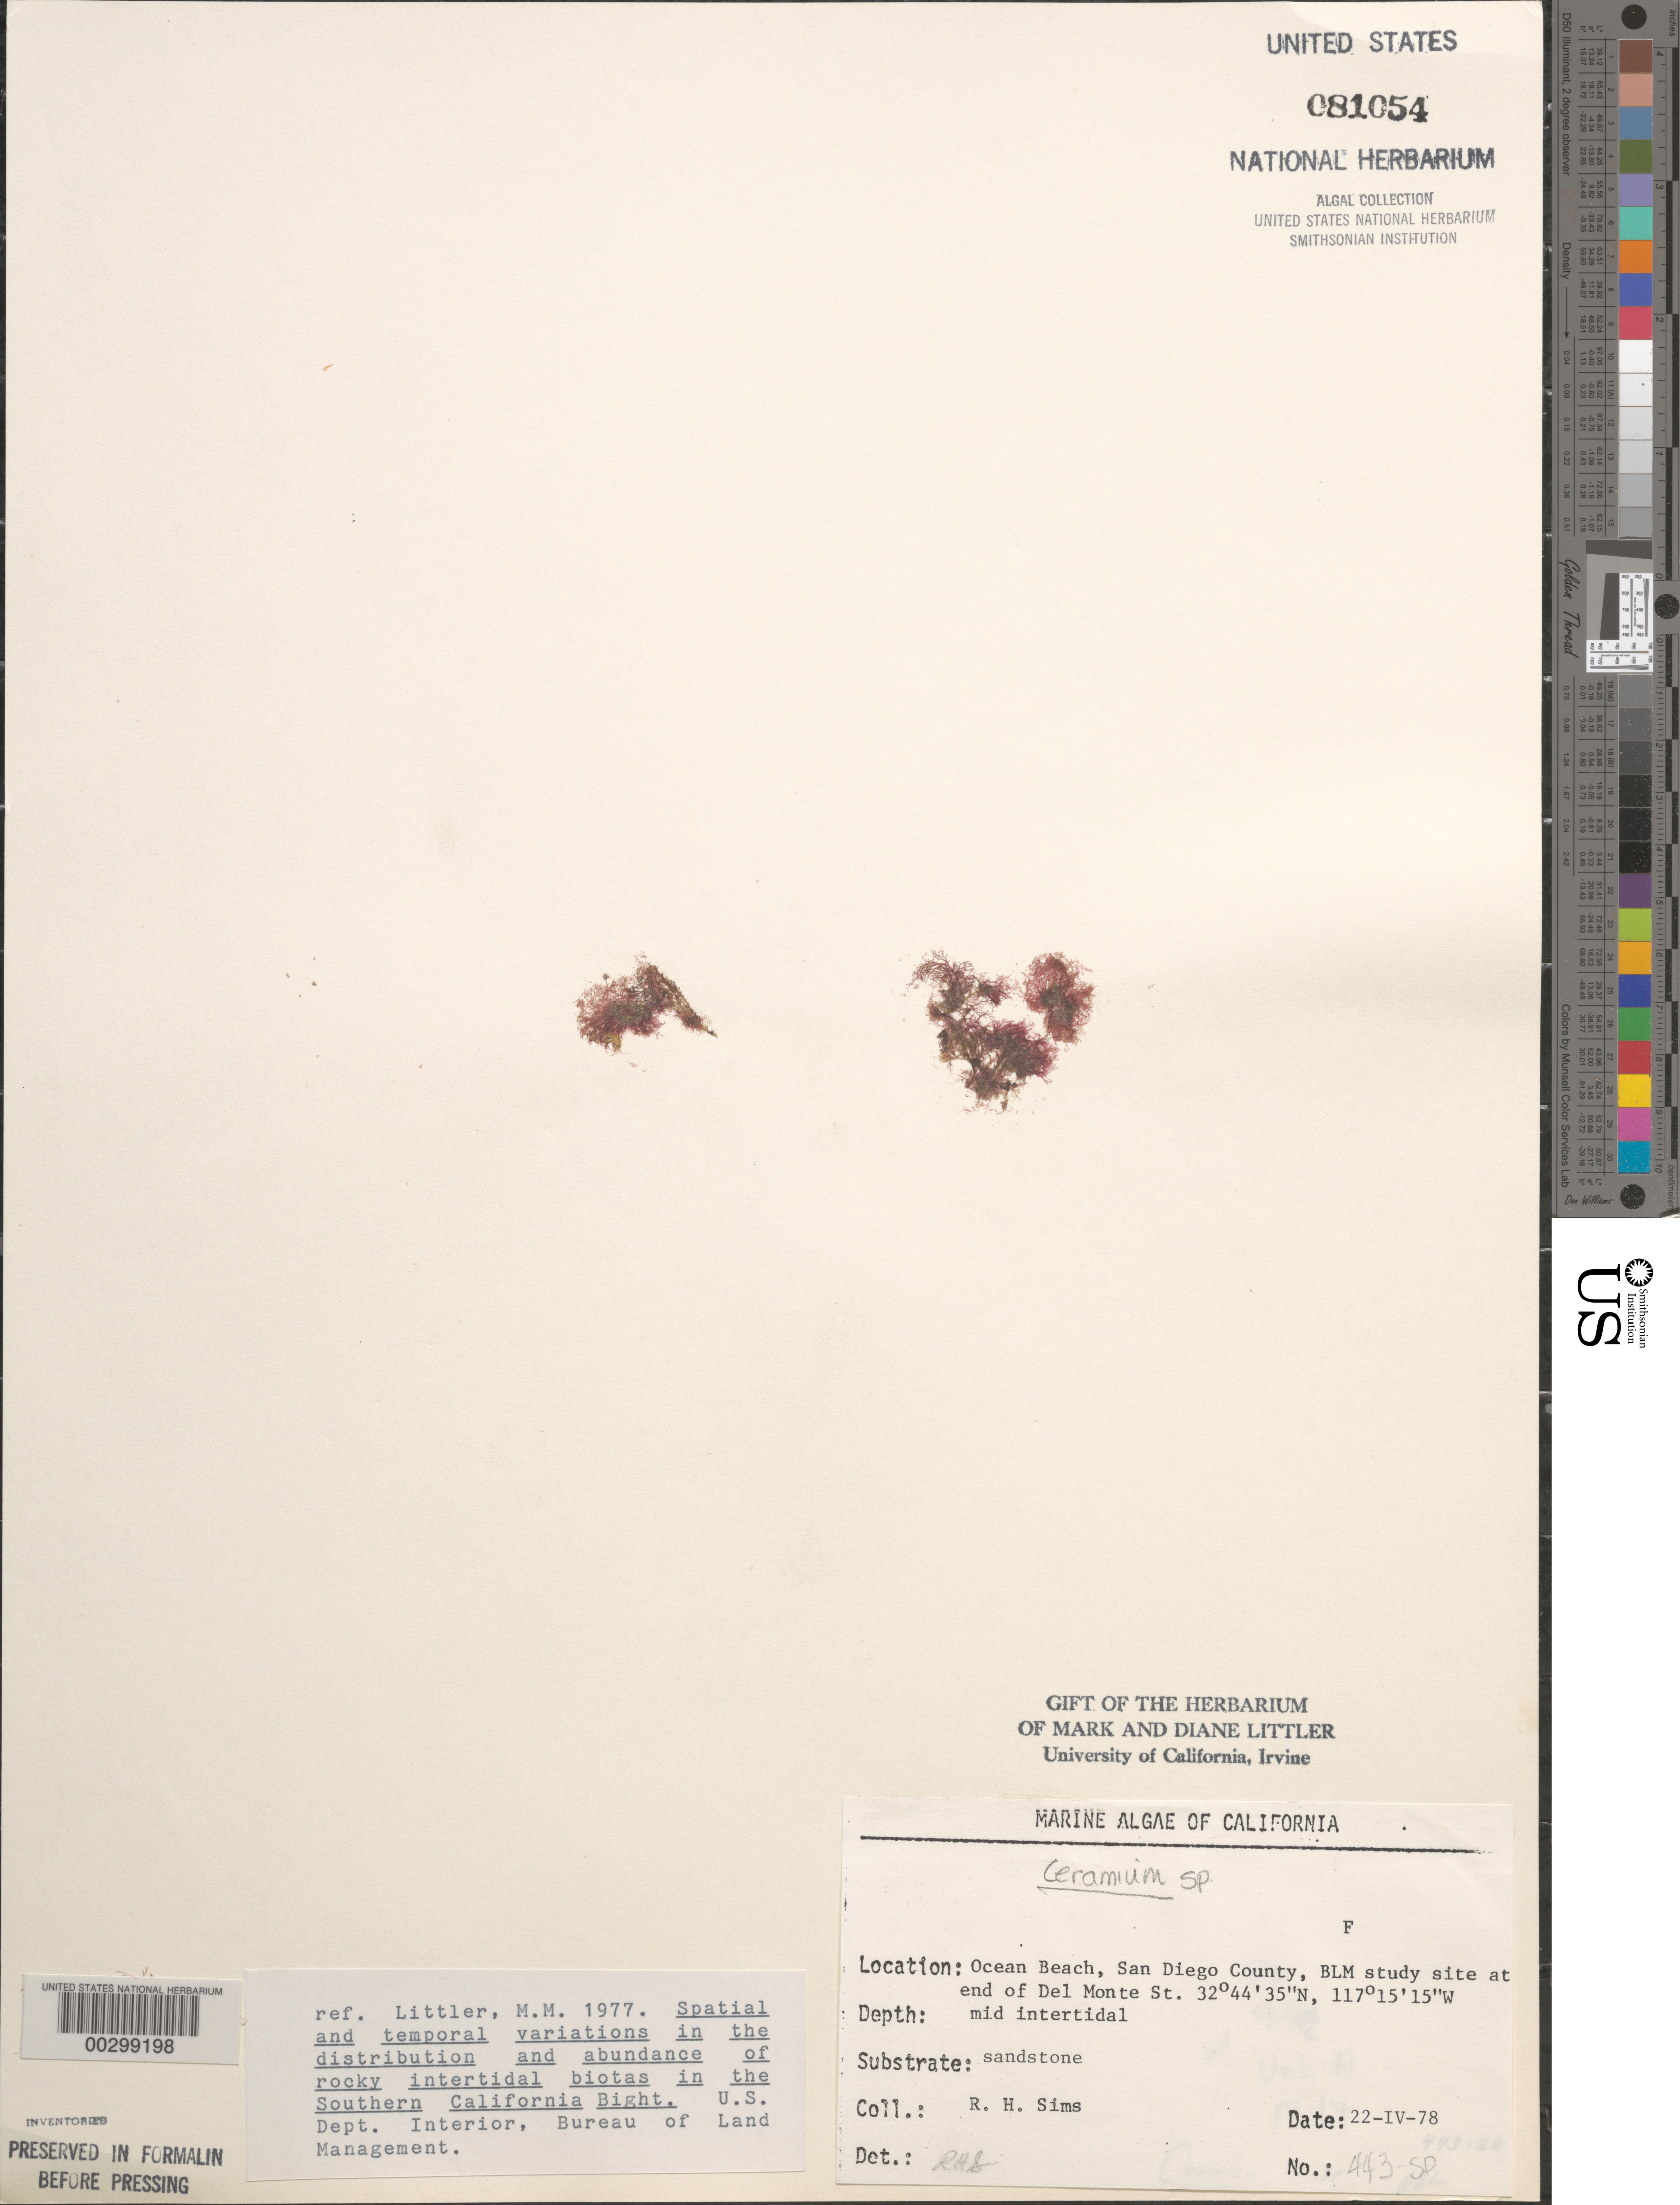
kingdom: Plantae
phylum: Rhodophyta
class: Florideophyceae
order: Ceramiales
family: Ceramiaceae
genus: Ceramium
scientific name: Ceramium sp.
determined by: Sims, Robert H.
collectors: R. H. Sims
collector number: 443-SD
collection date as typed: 22 Apr 1978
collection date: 1978-04-22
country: United States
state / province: California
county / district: San Diego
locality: End of Del Monte Street, Ocean Beach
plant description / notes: BLM-SOCALBIGHT Rocky Intertidal Survey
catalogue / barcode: US 81054